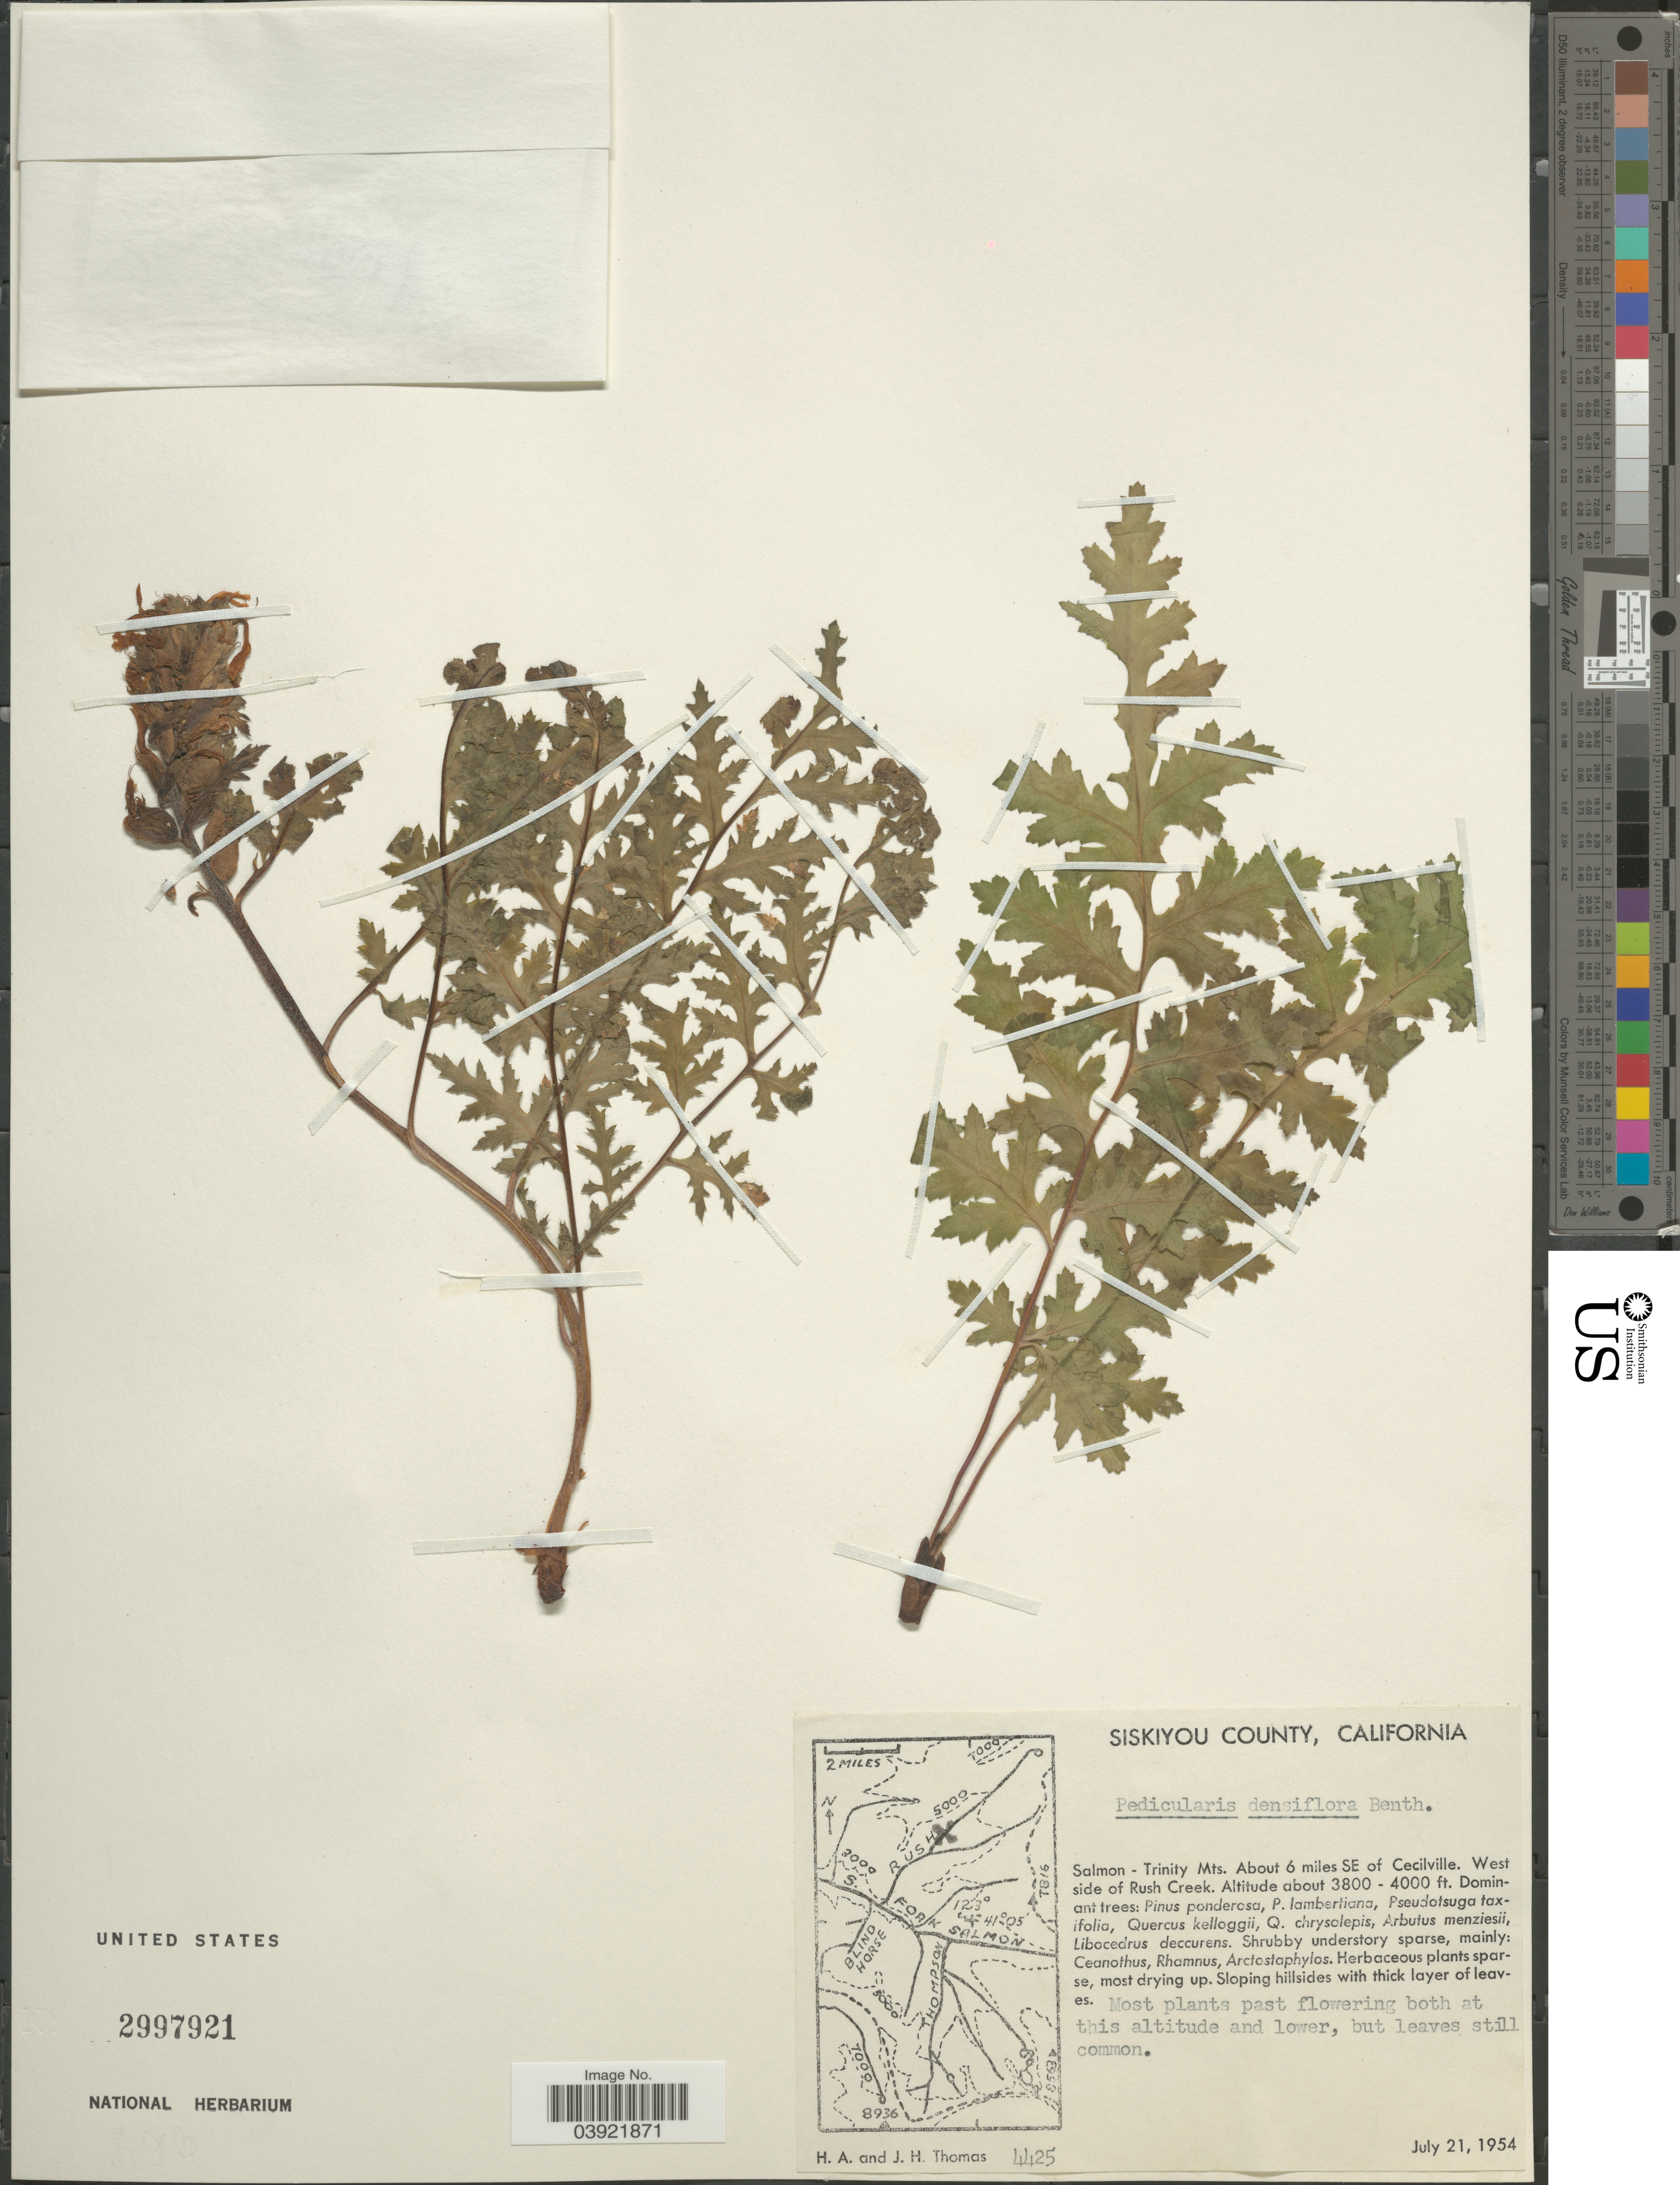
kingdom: Plantae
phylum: Tracheophyta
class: Magnoliopsida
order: Lamiales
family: Orobanchaceae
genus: Pedicularis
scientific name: Pedicularis densiflora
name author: Benth.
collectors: H. Thomas & J. H. Thomas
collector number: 4425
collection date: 1954-07-21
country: United States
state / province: California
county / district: Siskiyou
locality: Siskiyou County. Salmon - Trinity Mts. About 6 miles SE of Cecilville. West side of Rush Creek.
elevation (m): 1158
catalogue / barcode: US 2997921